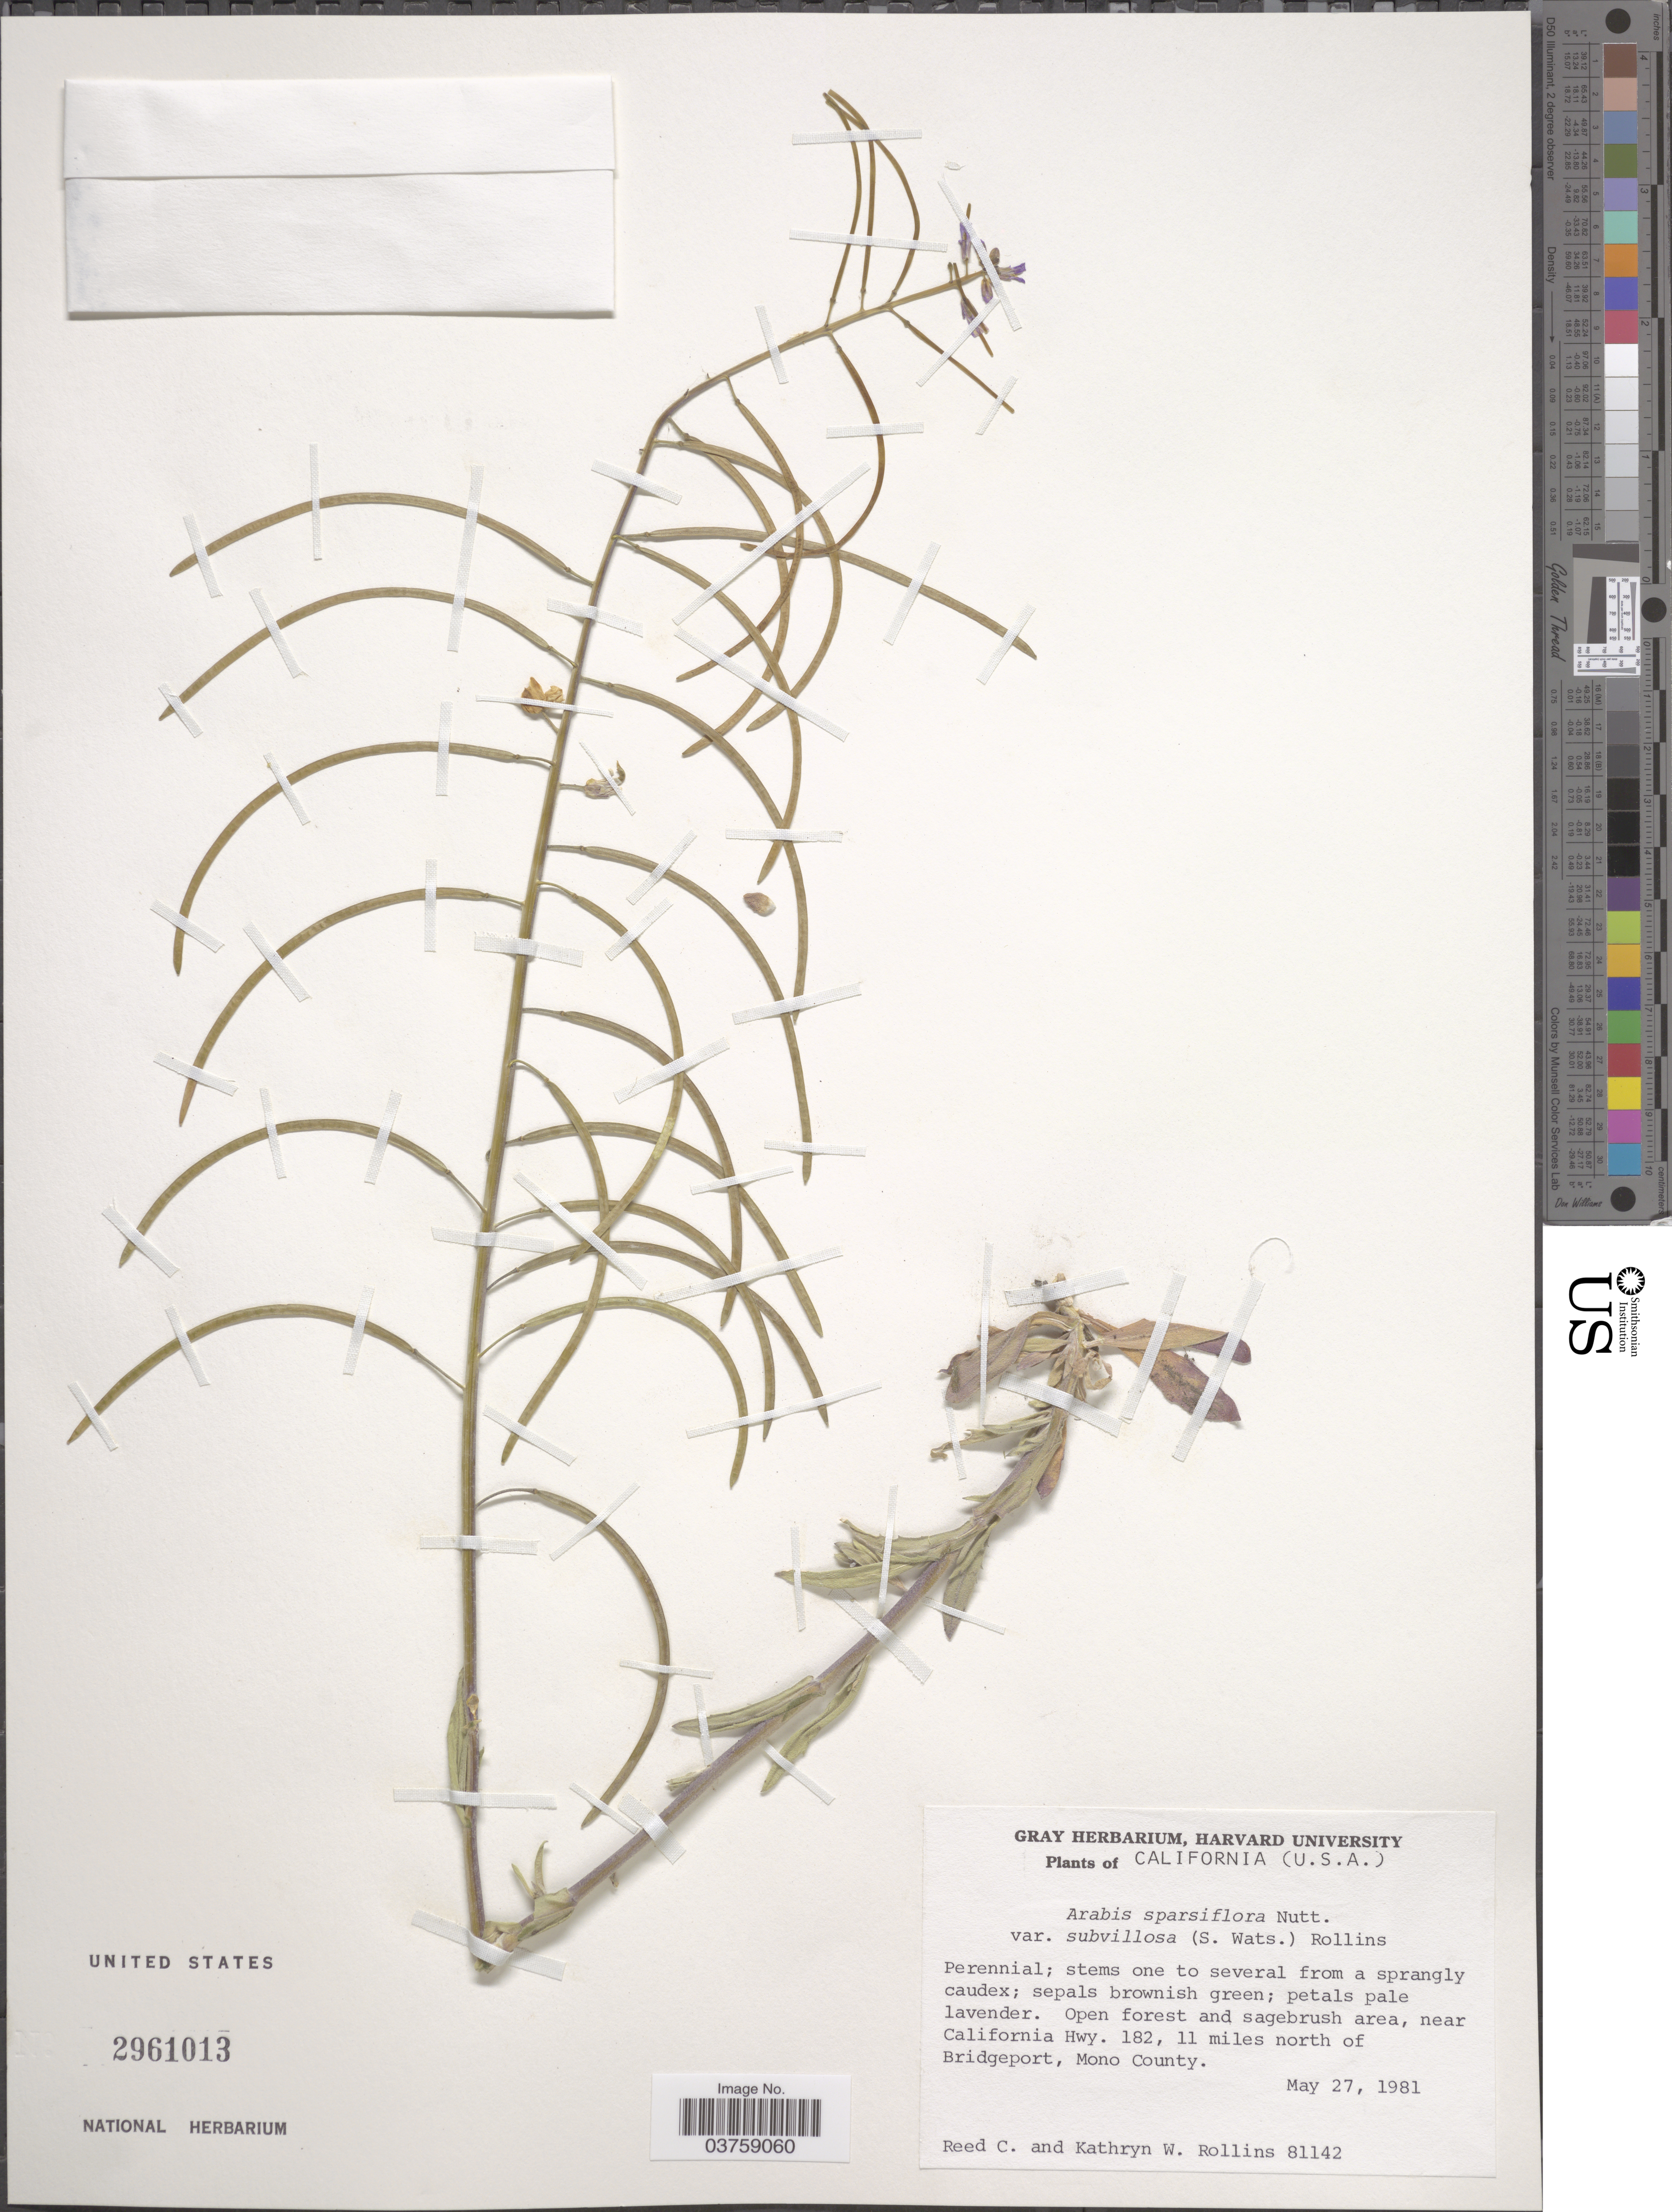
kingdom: Plantae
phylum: Tracheophyta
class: Magnoliopsida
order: Brassicales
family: Brassicaceae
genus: Arabis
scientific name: Arabis sparsiflora var. subvillosa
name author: (S. Watson) Rollins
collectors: R. C. Rollins & K. W. Rollins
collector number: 81142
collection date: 1981-05-27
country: United States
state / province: California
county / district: Mono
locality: Open forest and sagebrush area, near California Hwy. 182, 11 miles north of Bridgeport, Mono County.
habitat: open forest and sagebrush area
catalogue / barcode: US 2961013